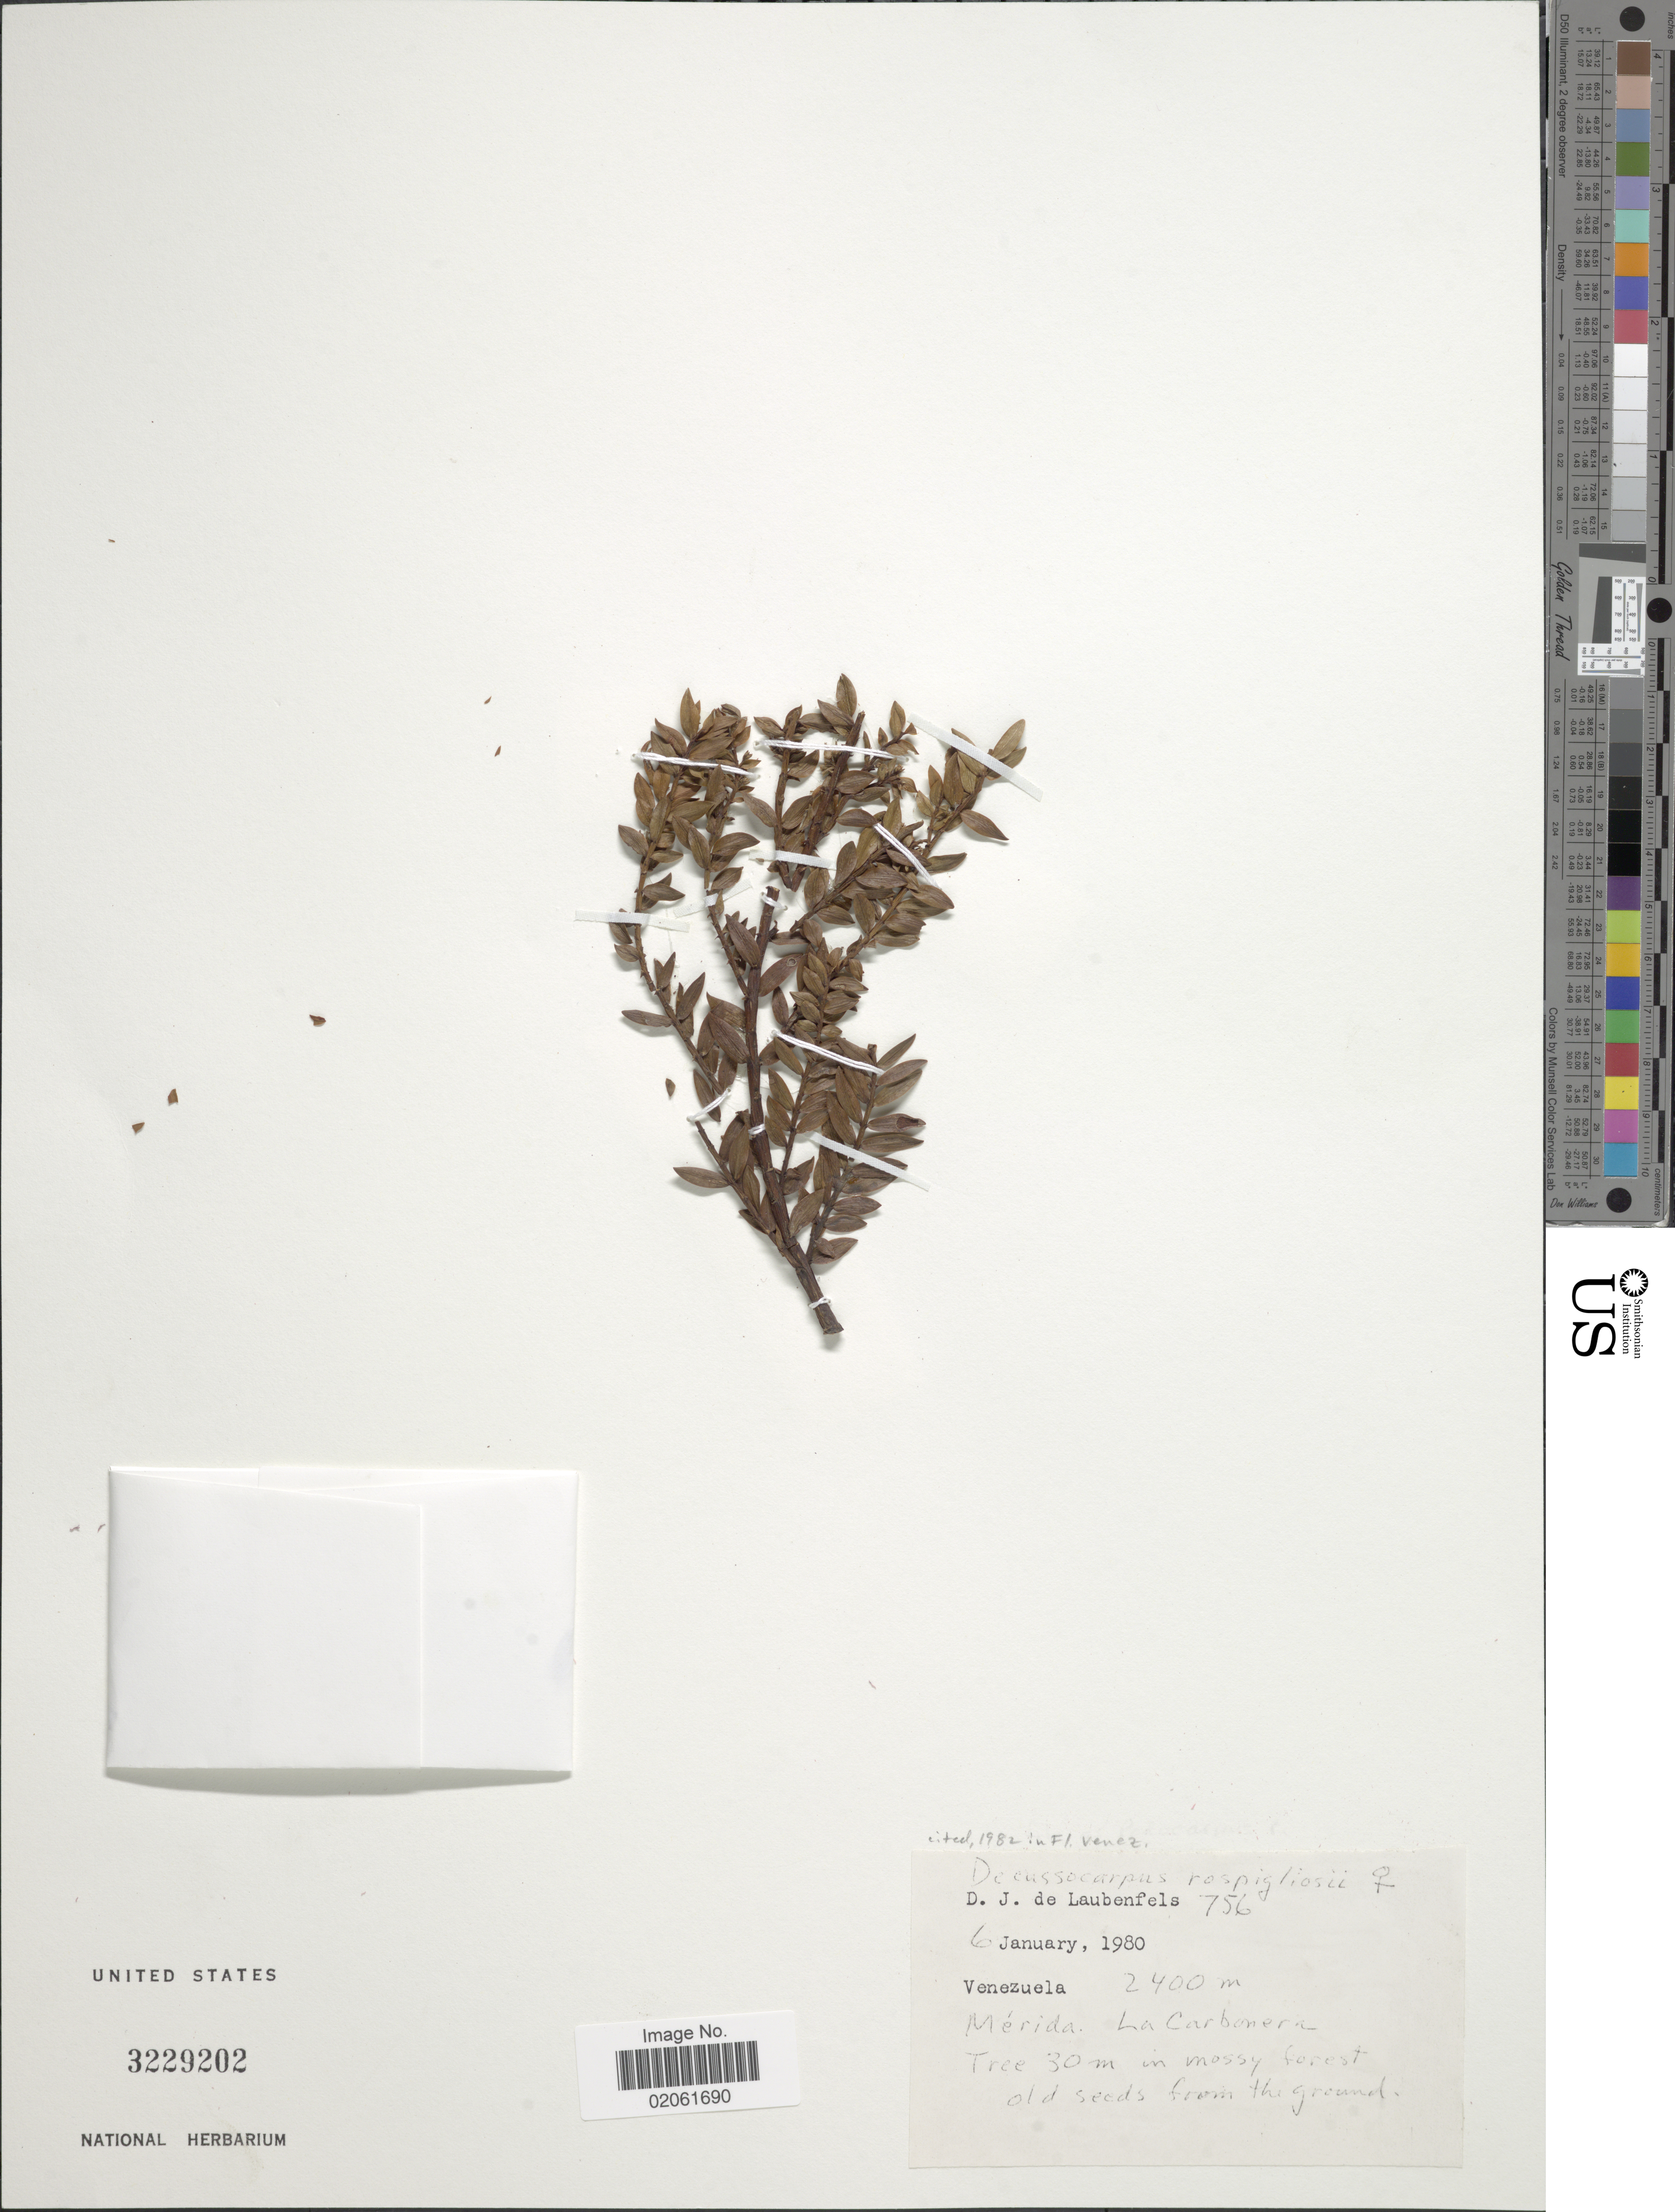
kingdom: Plantae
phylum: Tracheophyta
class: Pinopsida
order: Pinales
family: Podocarpaceae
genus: Podocarpus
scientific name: Podocarpus rospigliosii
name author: Pilg.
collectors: D. J. de Laubenfels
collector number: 756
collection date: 1980-01-06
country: Venezuela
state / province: Mérida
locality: La Carbonera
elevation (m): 2400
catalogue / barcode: US 3229202